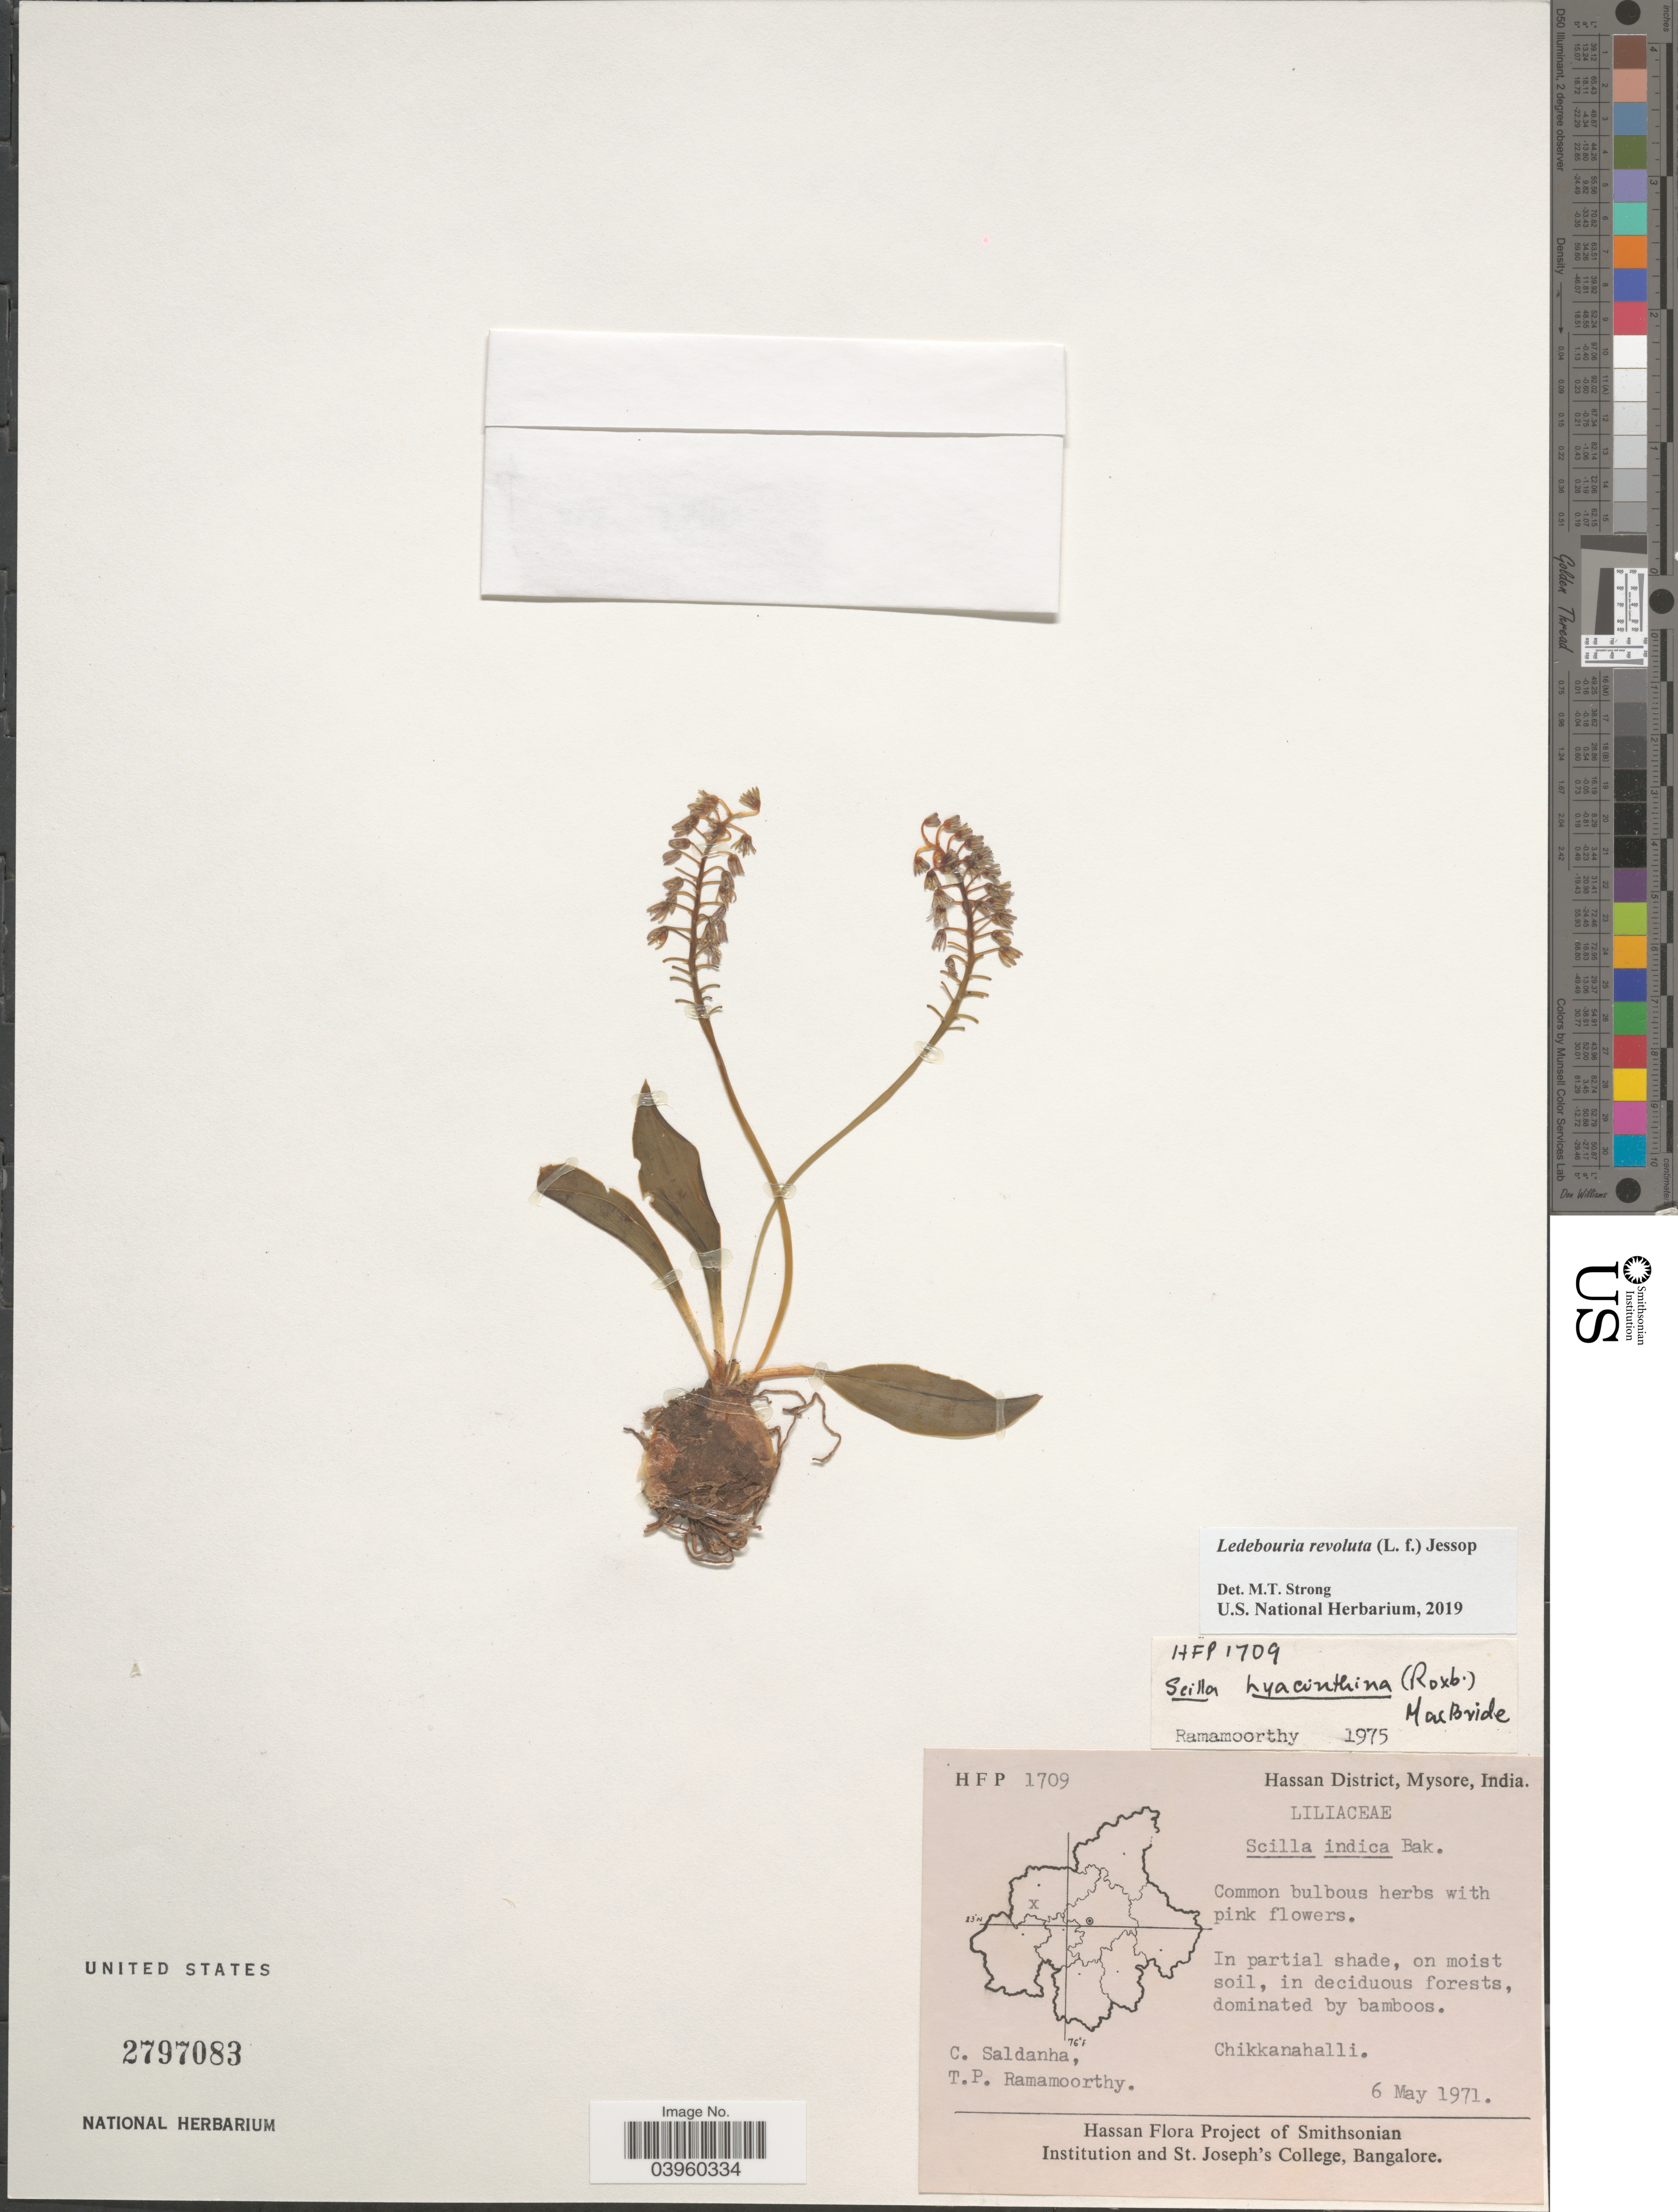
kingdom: Plantae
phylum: Tracheophyta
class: Liliopsida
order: Asparagales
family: Asparagaceae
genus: Ledebouria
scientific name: Ledebouria revoluta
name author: (L. f.) Jessop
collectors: C. Saldanha & T. P. Ramamoorthy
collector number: H F P 1709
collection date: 1971-05-06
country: India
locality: Hassan District, Mysore. Chikkanahalli.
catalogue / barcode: US 2797083